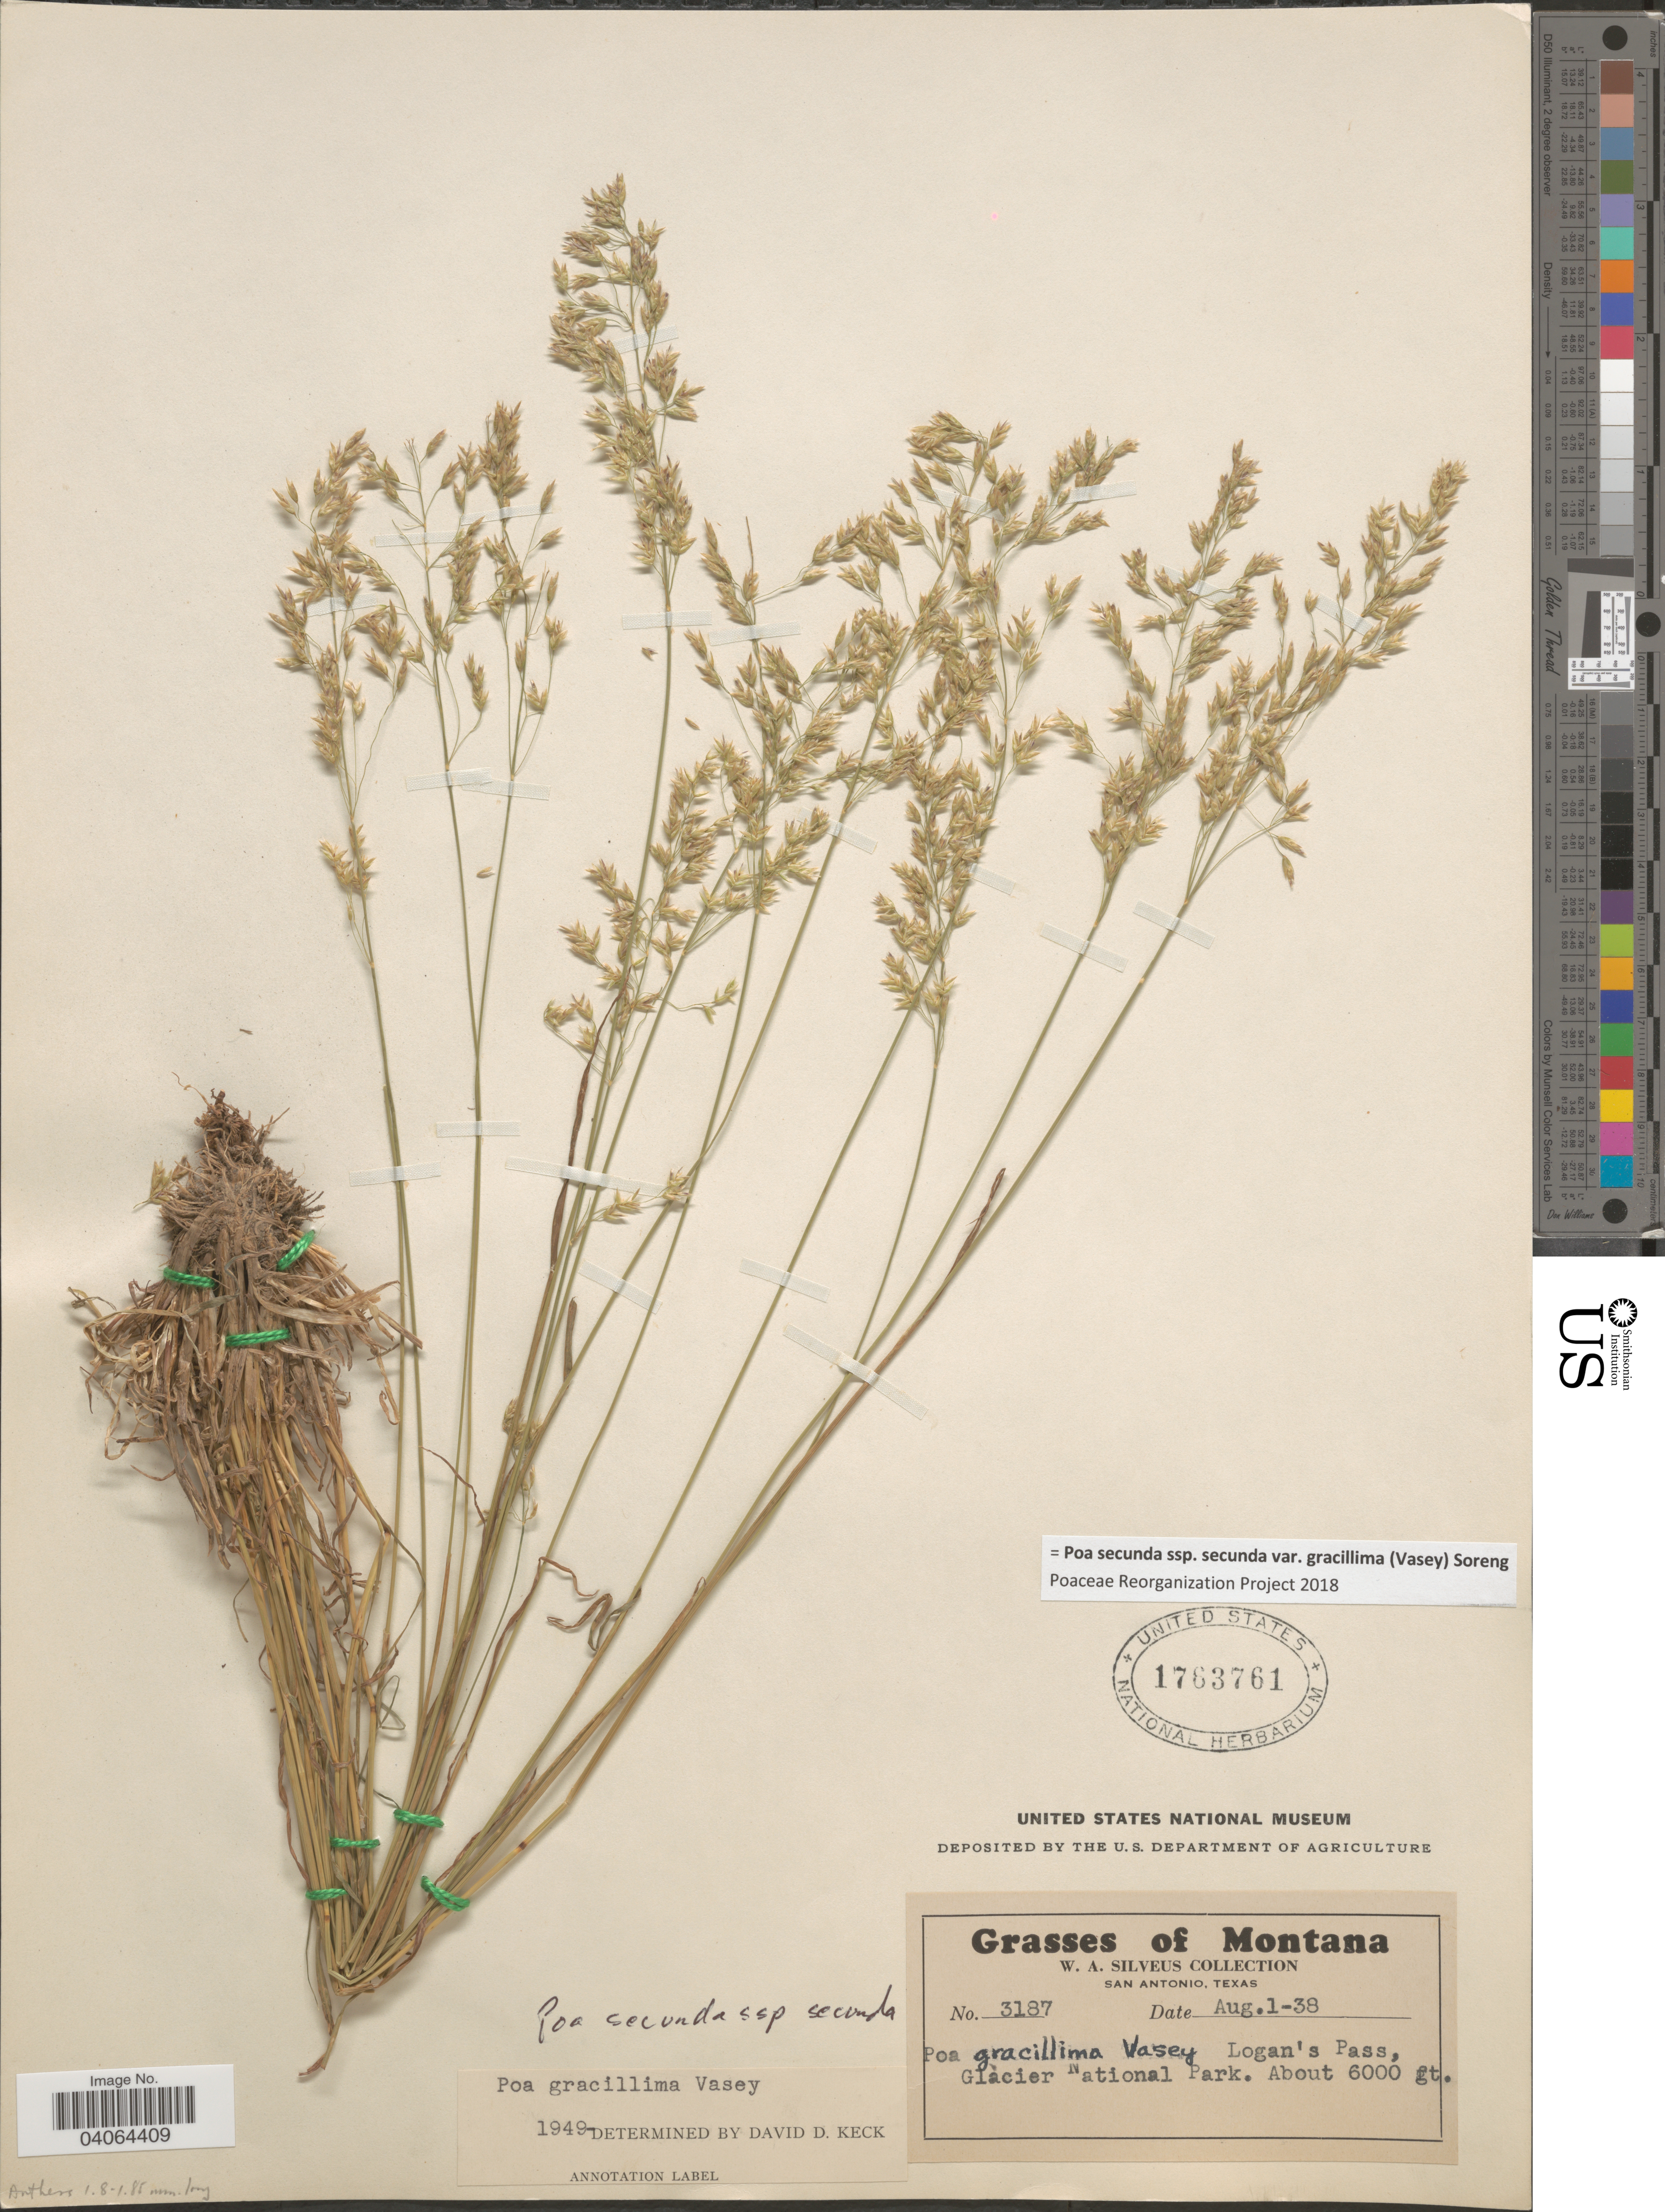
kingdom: Plantae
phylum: Tracheophyta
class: Liliopsida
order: Poales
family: Poaceae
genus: Poa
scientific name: Poa secunda subsp. secunda var. gracillima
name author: (Vasey) Soreng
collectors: W. Silveus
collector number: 3187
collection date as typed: Transcribed d/m/y: 1/8/38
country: United States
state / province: Montana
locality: Logan's Pass, Glacier National Park.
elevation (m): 1829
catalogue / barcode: US 1763761